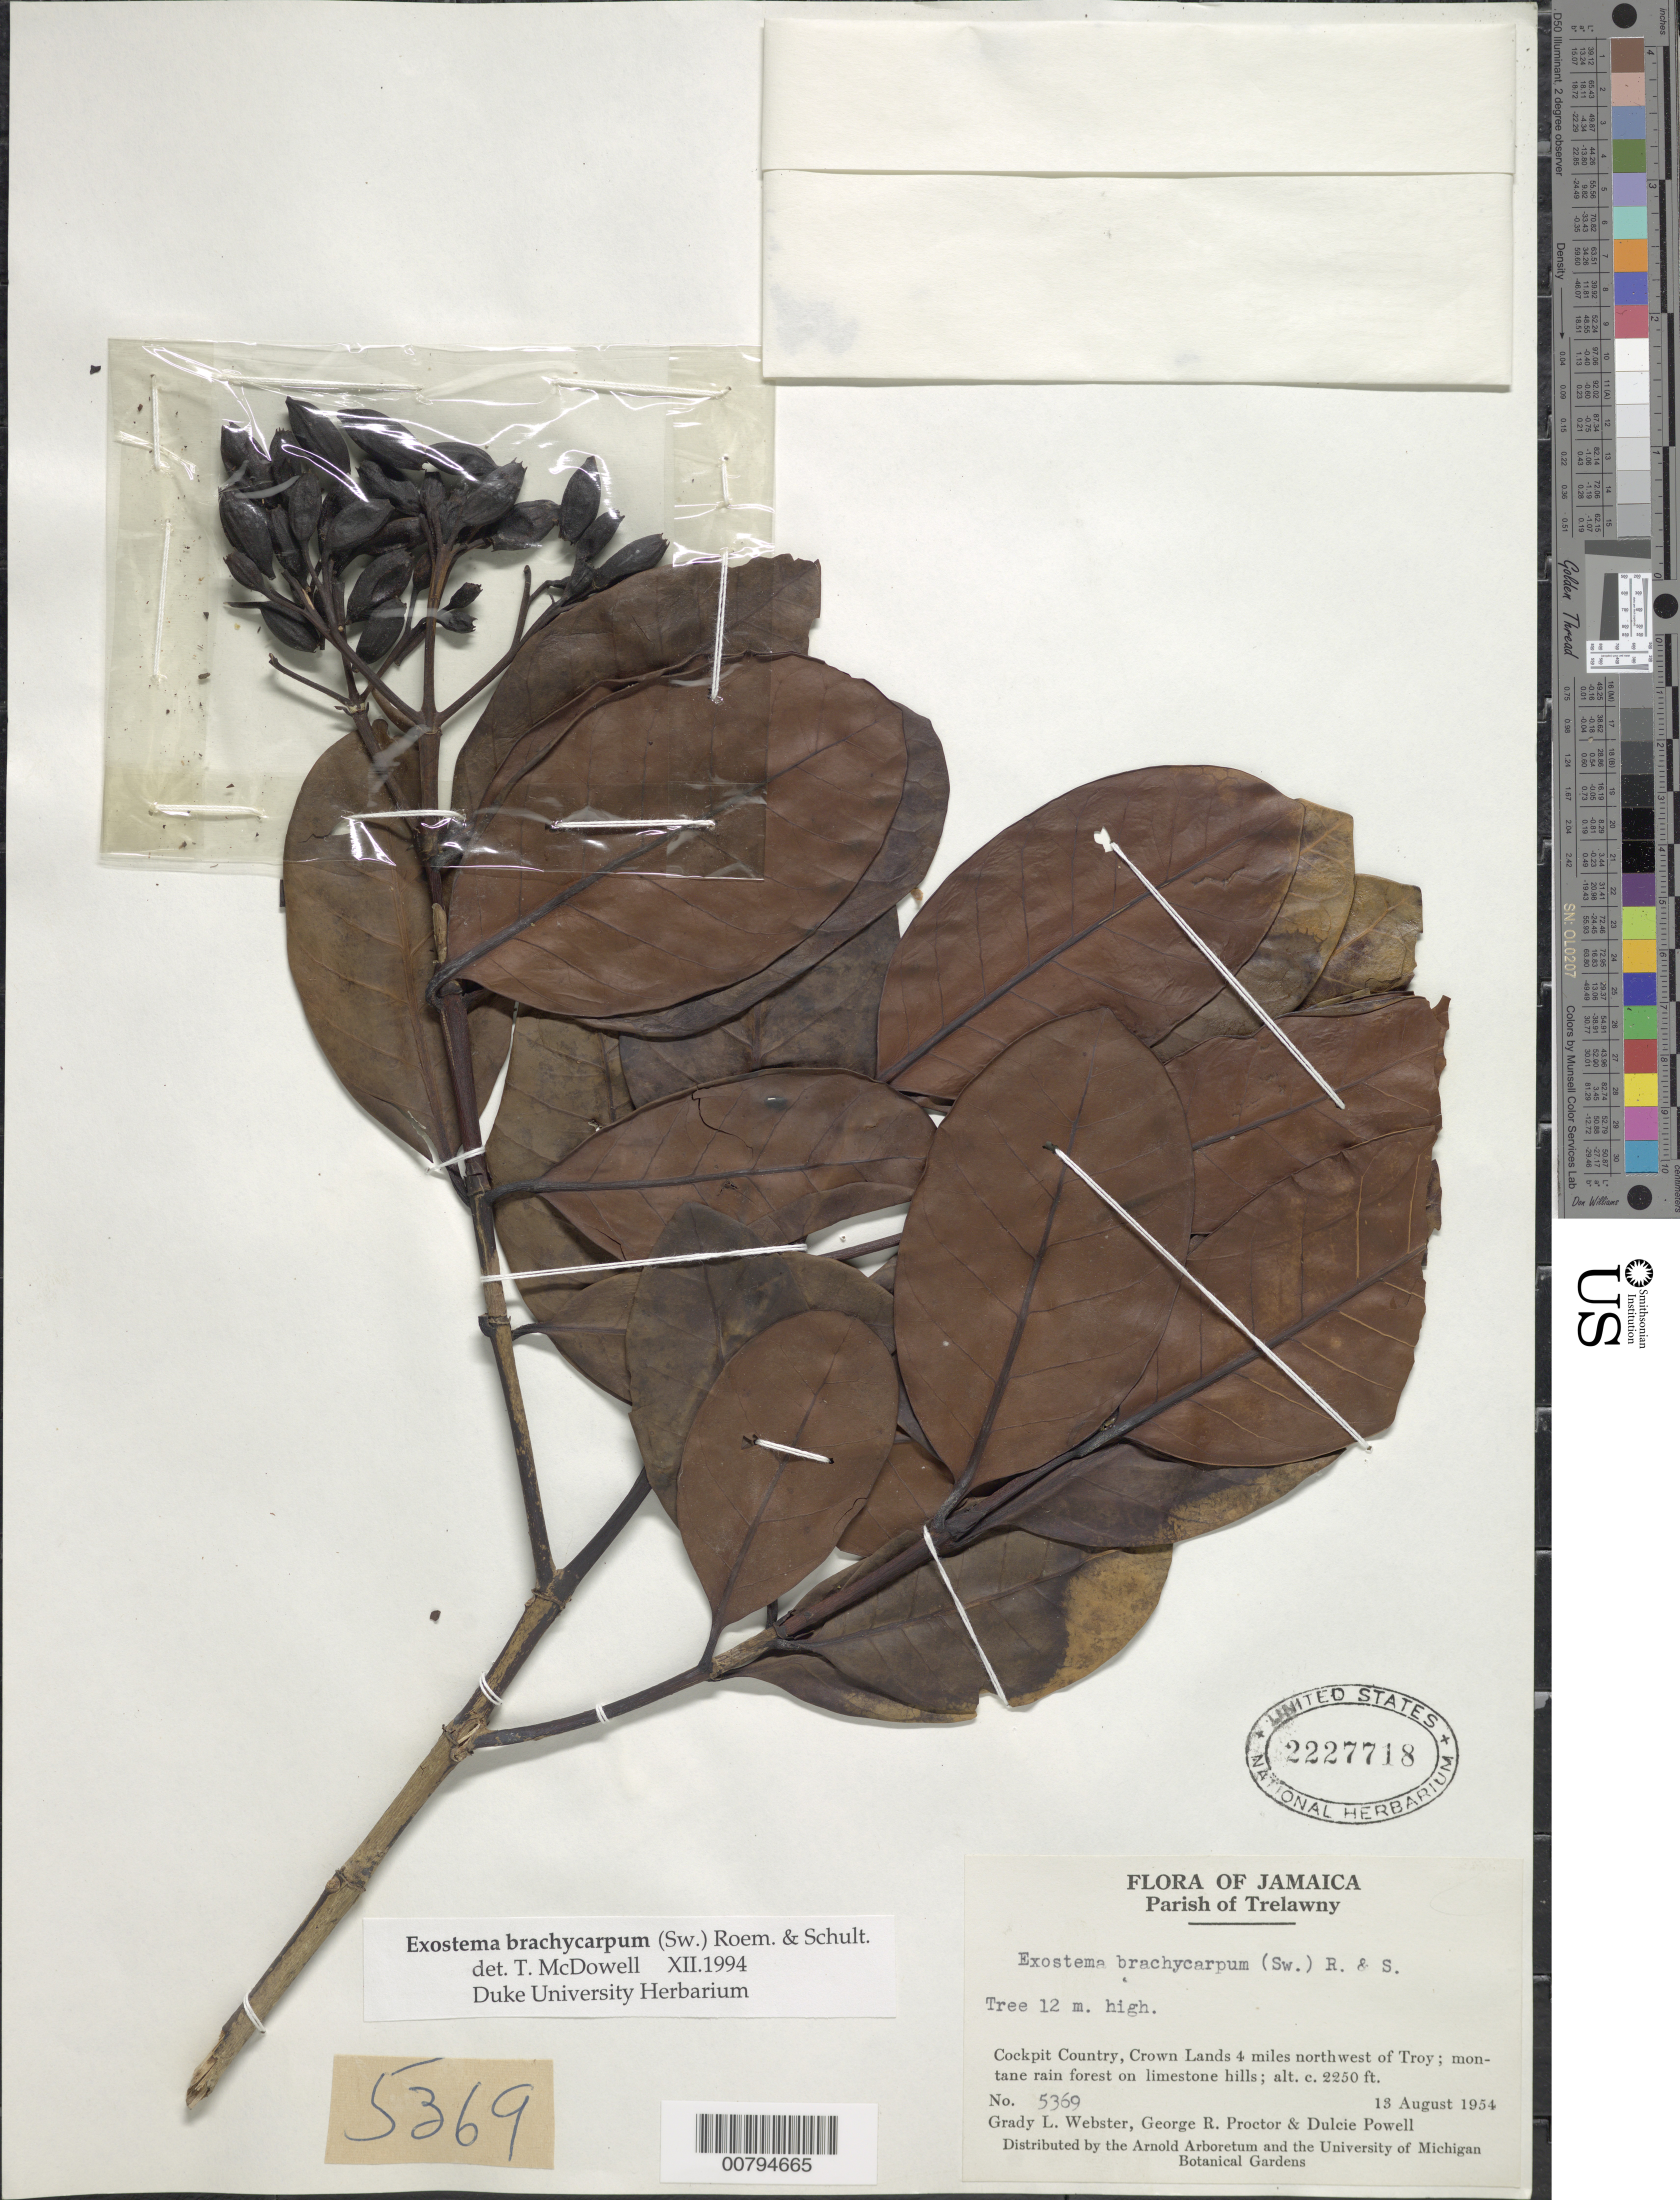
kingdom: Plantae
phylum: Tracheophyta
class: Magnoliopsida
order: Gentianales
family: Rubiaceae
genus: Exostema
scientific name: Exostema brachycarpum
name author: (Sw.) Roem. & Schult.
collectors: G. L. Webster, G. R. Proctor & D. Powell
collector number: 5369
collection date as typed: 13 Aug 1954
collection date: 1954-08-13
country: Jamaica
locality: Cockpit Country, Crown Lands 4 miles northwest of Troy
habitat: Montane rainforest on limestone hills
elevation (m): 686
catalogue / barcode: US 2227718